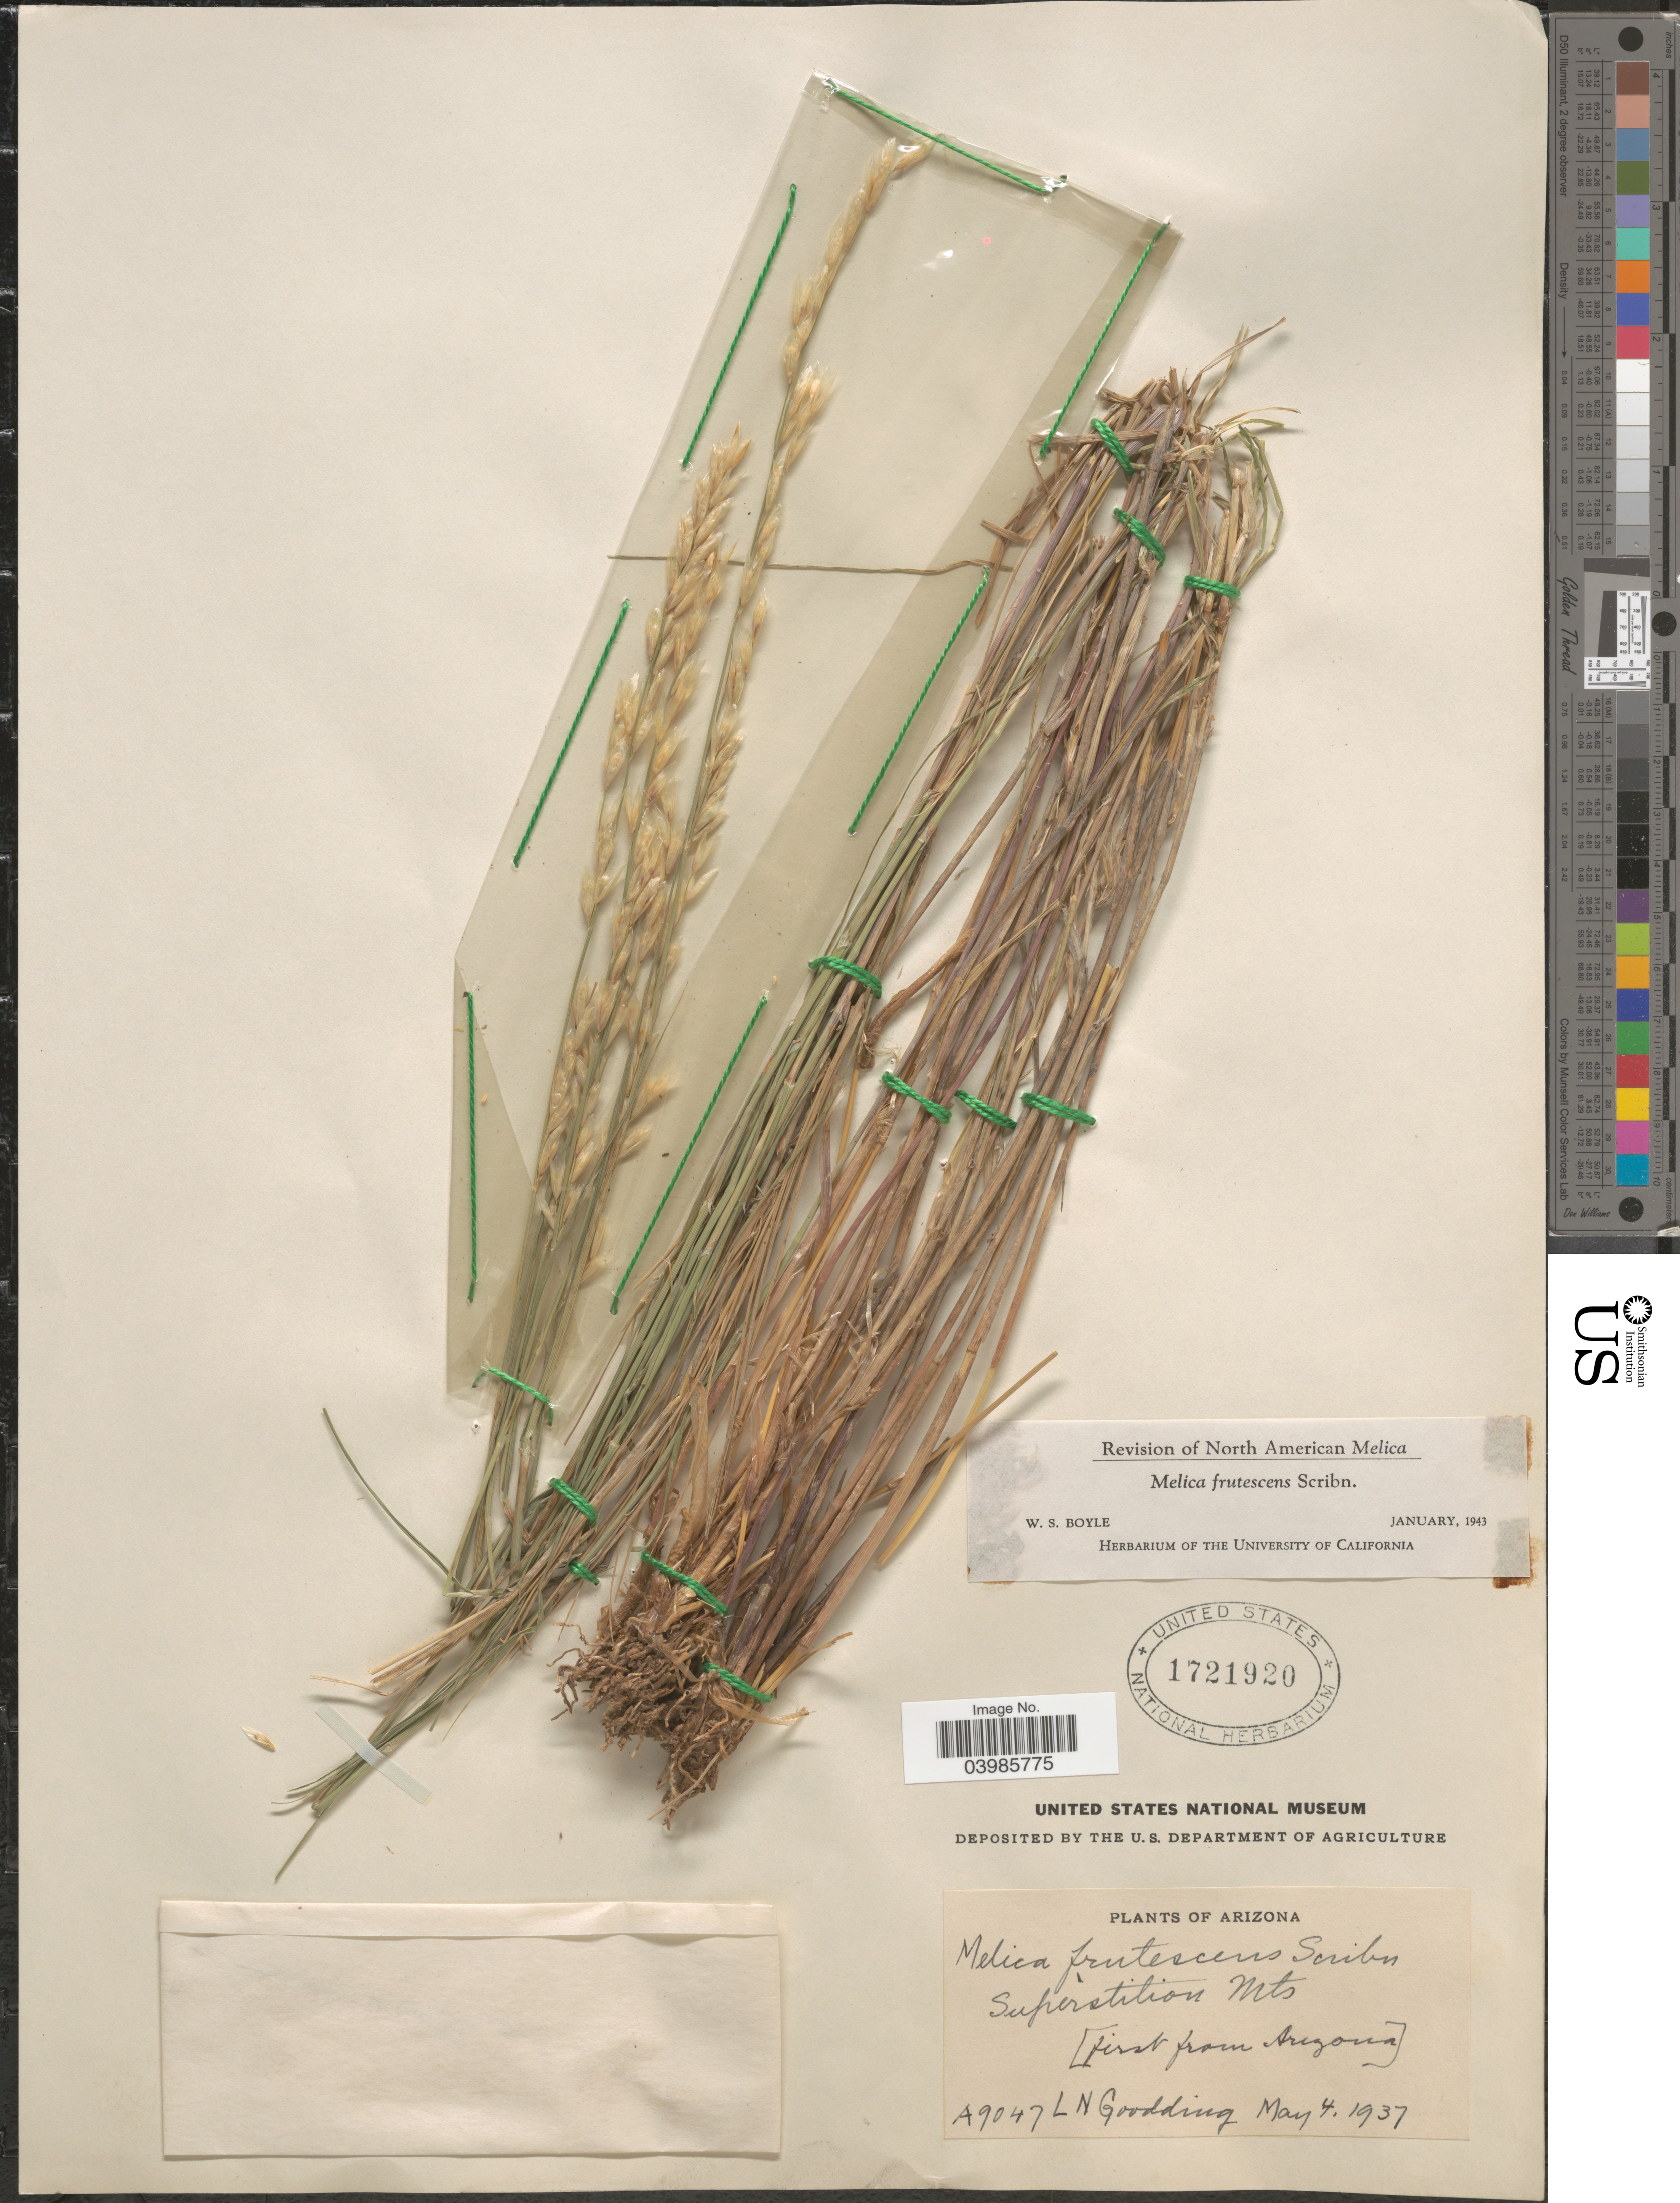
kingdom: Plantae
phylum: Tracheophyta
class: Liliopsida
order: Poales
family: Poaceae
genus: Melica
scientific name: Melica frutescens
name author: Scribn.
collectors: L. N. Goodding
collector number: A9047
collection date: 1937-05-04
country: United States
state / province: Arizona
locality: Superstition Mts. [first from Arizona].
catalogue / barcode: US 7121920